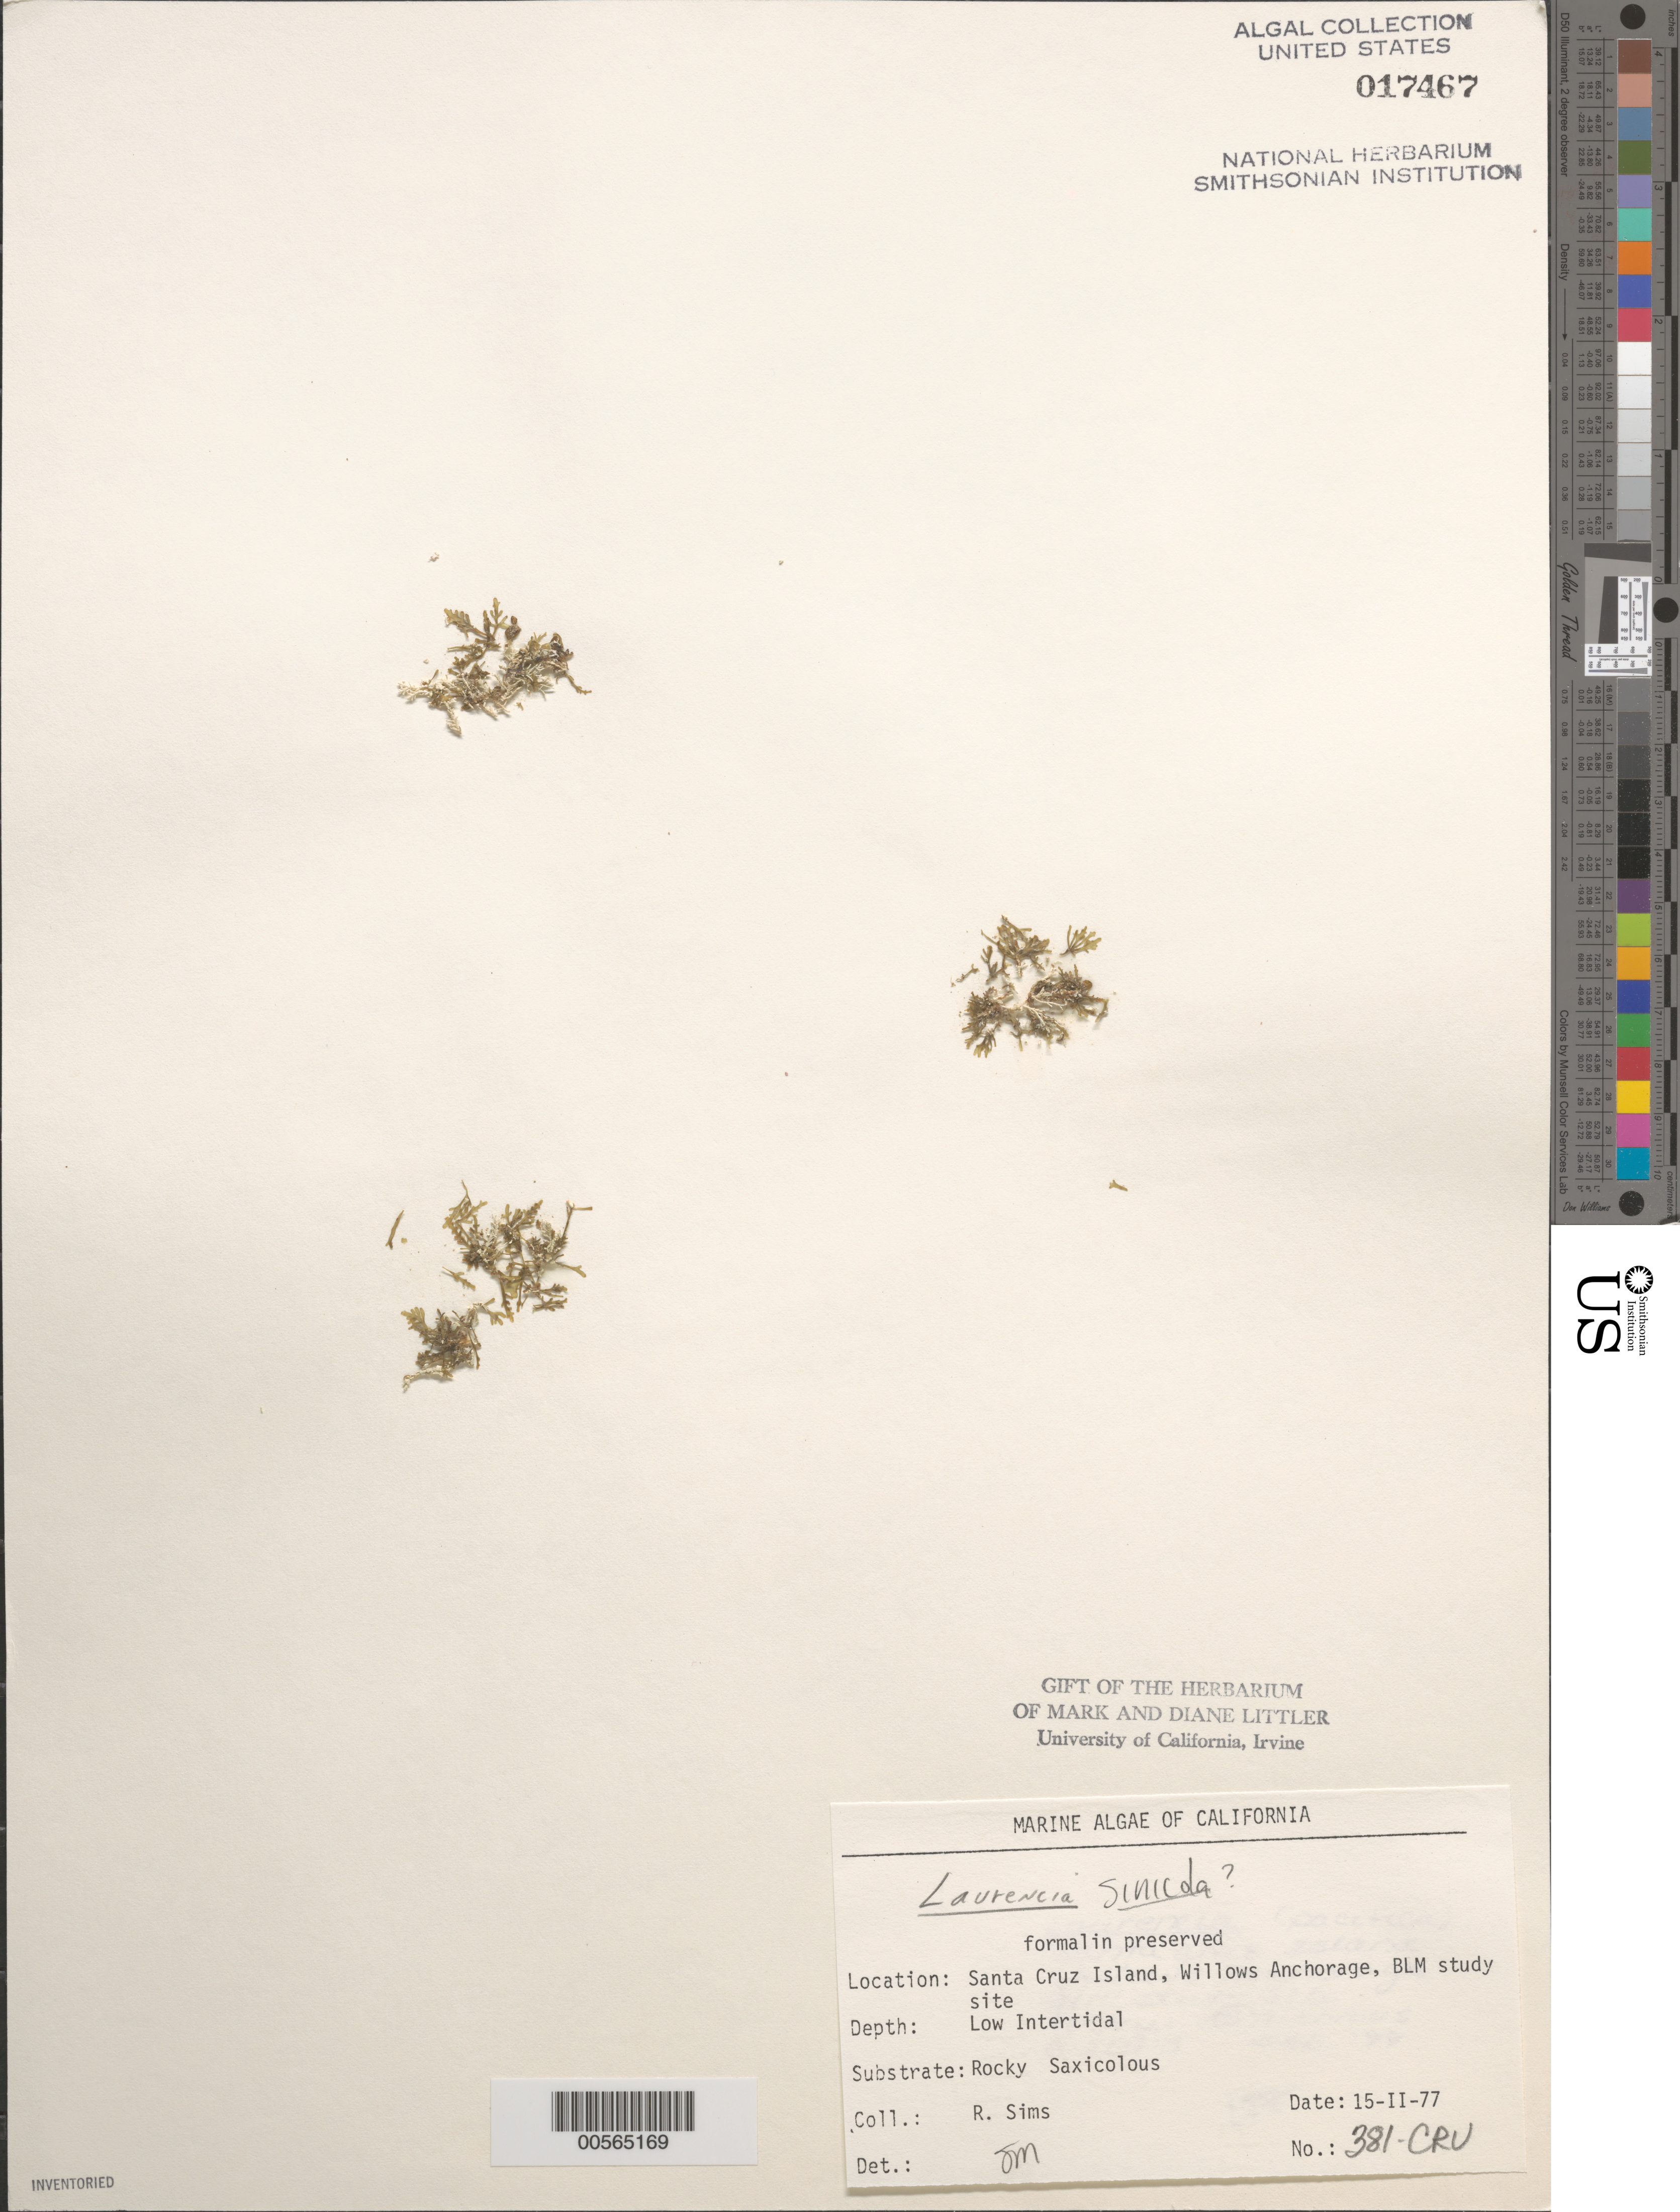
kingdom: Plantae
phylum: Rhodophyta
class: Florideophyceae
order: Ceramiales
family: Rhodomelaceae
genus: Osmundea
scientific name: Osmundea sinicola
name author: (Setchell & N.L. Gardner) K.W. Nam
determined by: Algae name updating Project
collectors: R. H. Sims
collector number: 381-cru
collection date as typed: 15 Feb 1977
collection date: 1977-02-15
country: United States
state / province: California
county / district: Santa Barbara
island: Santa Cruz Island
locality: Willows Anchorage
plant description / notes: BLM-SOCALBIGHT Rocky Intertidal Survey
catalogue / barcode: US 17467